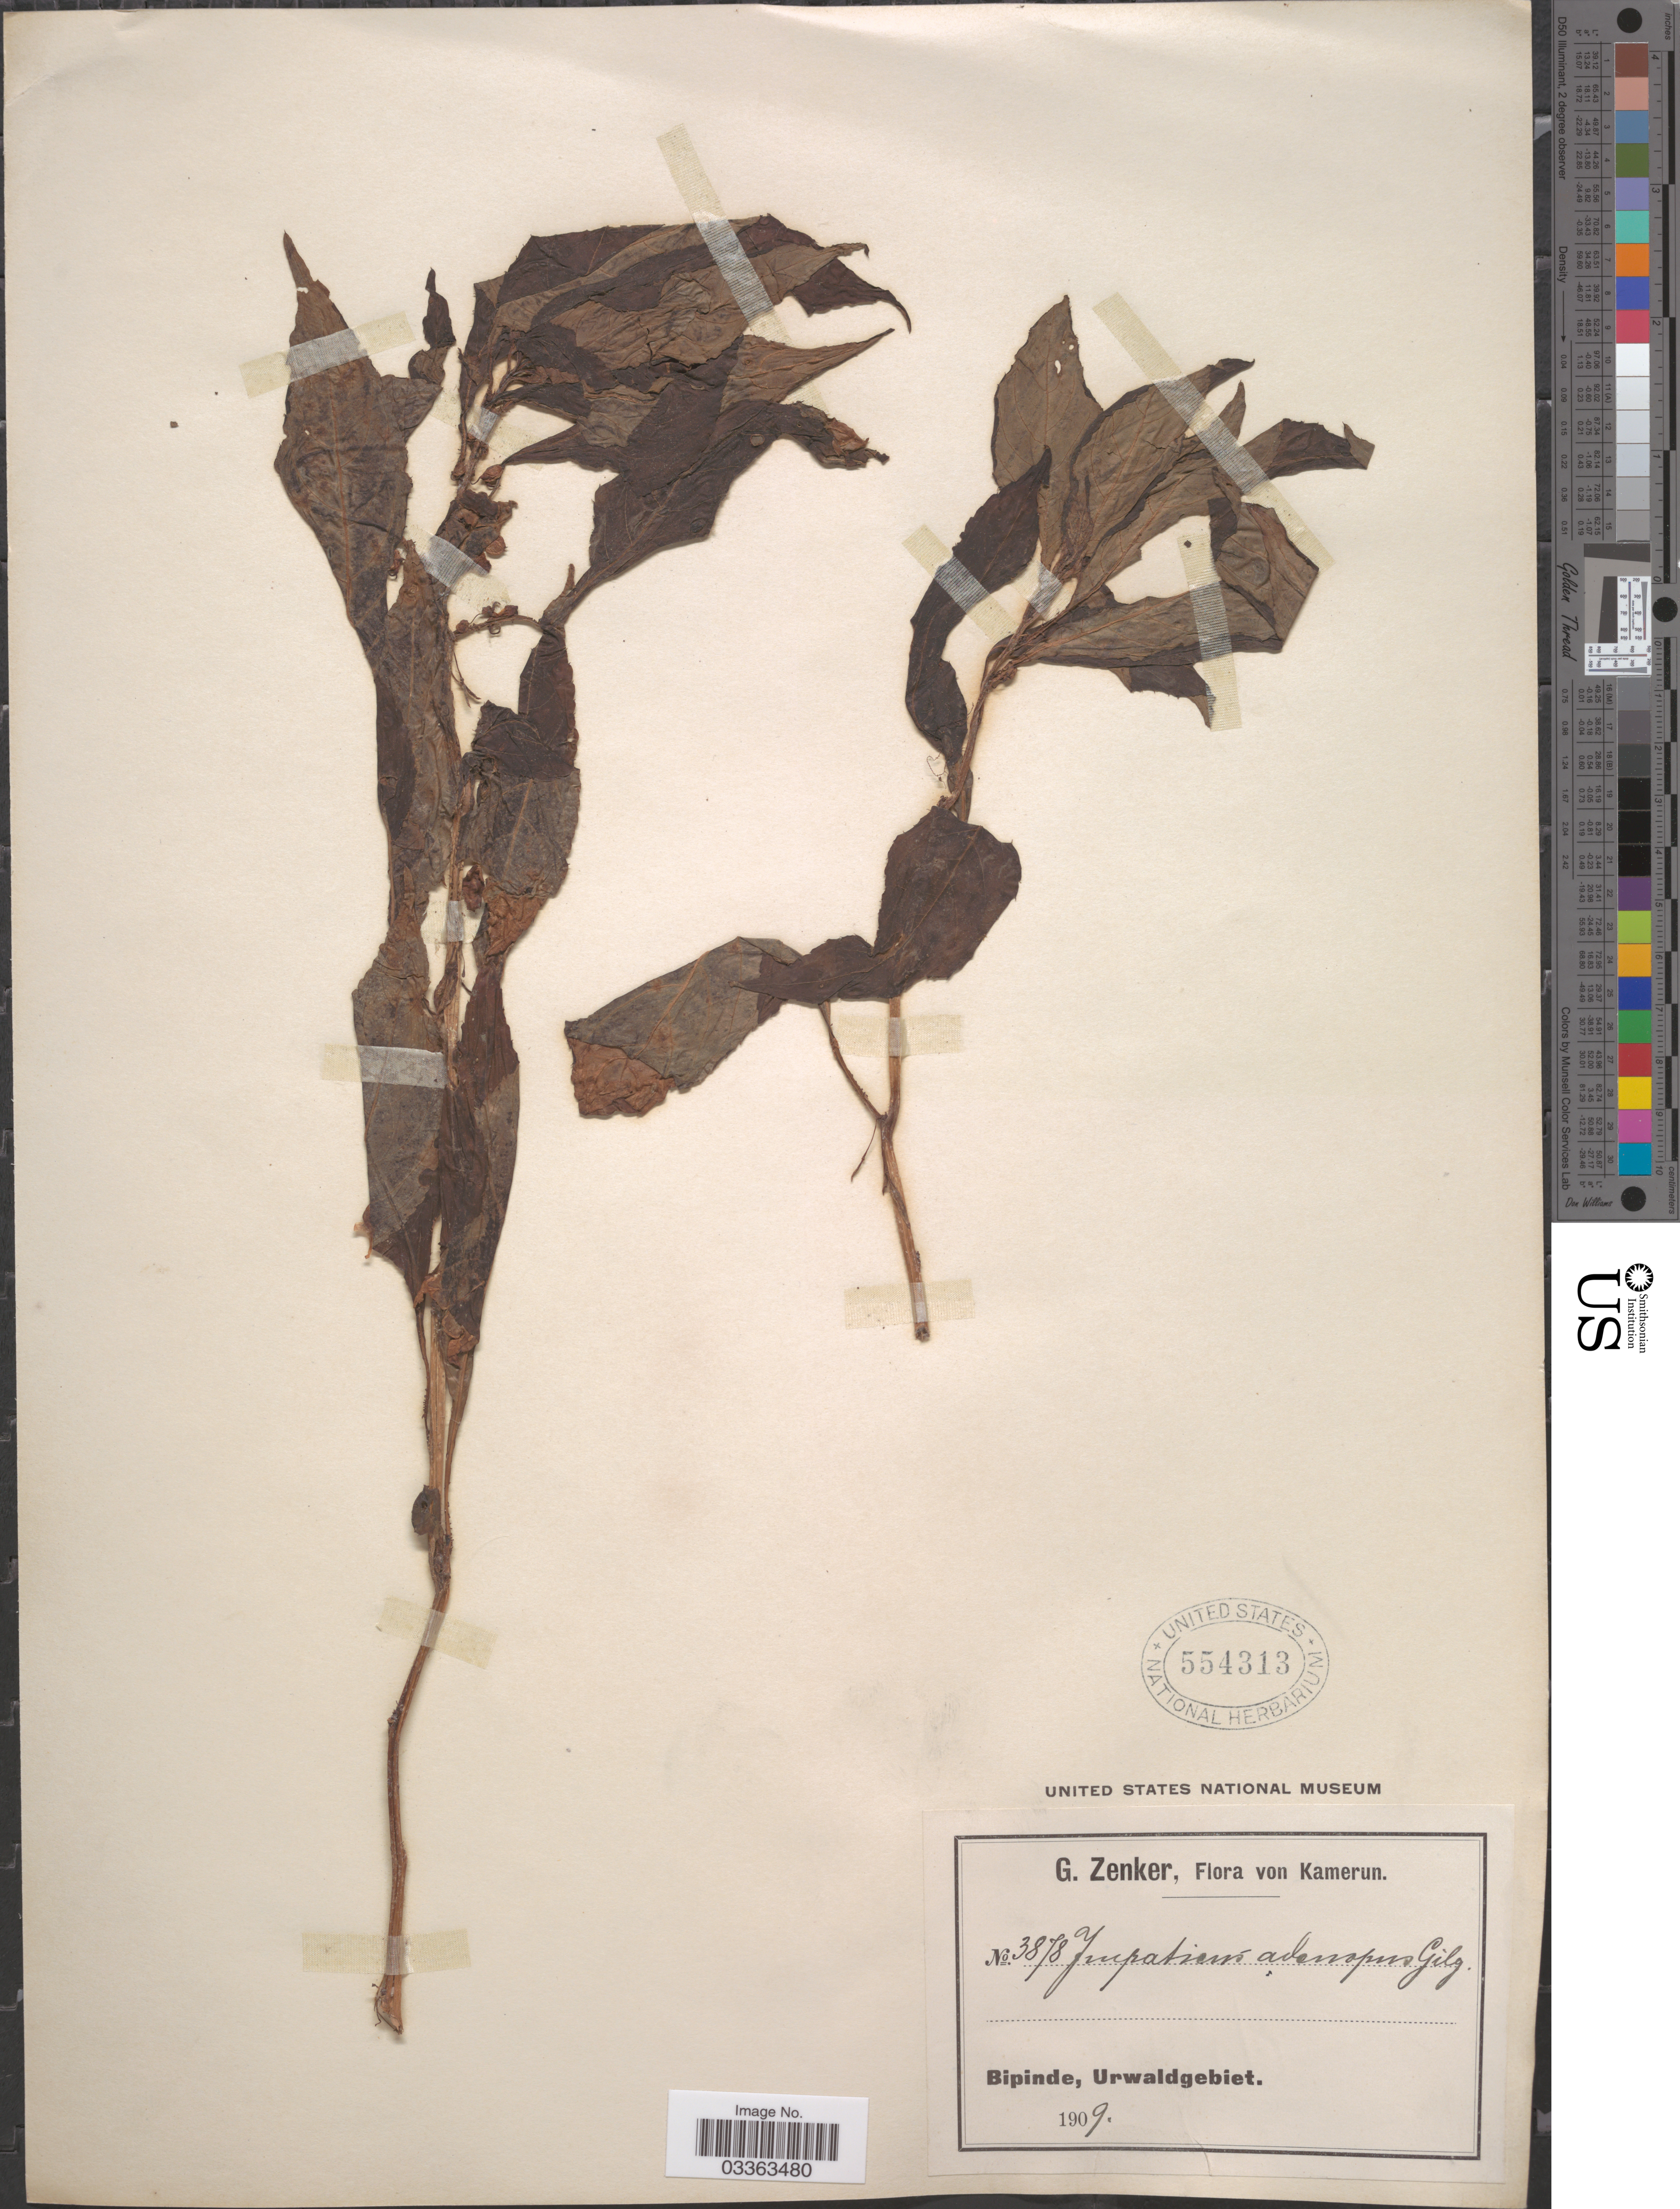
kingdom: Plantae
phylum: Tracheophyta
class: Magnoliopsida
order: Ericales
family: Balsaminaceae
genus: Impatiens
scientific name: Impatiens adenopus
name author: Gilg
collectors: G. A. Zenker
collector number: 3878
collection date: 1909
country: Cameroon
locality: Kamerun, Bipinde, Urwaldgebiet.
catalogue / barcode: US 554313